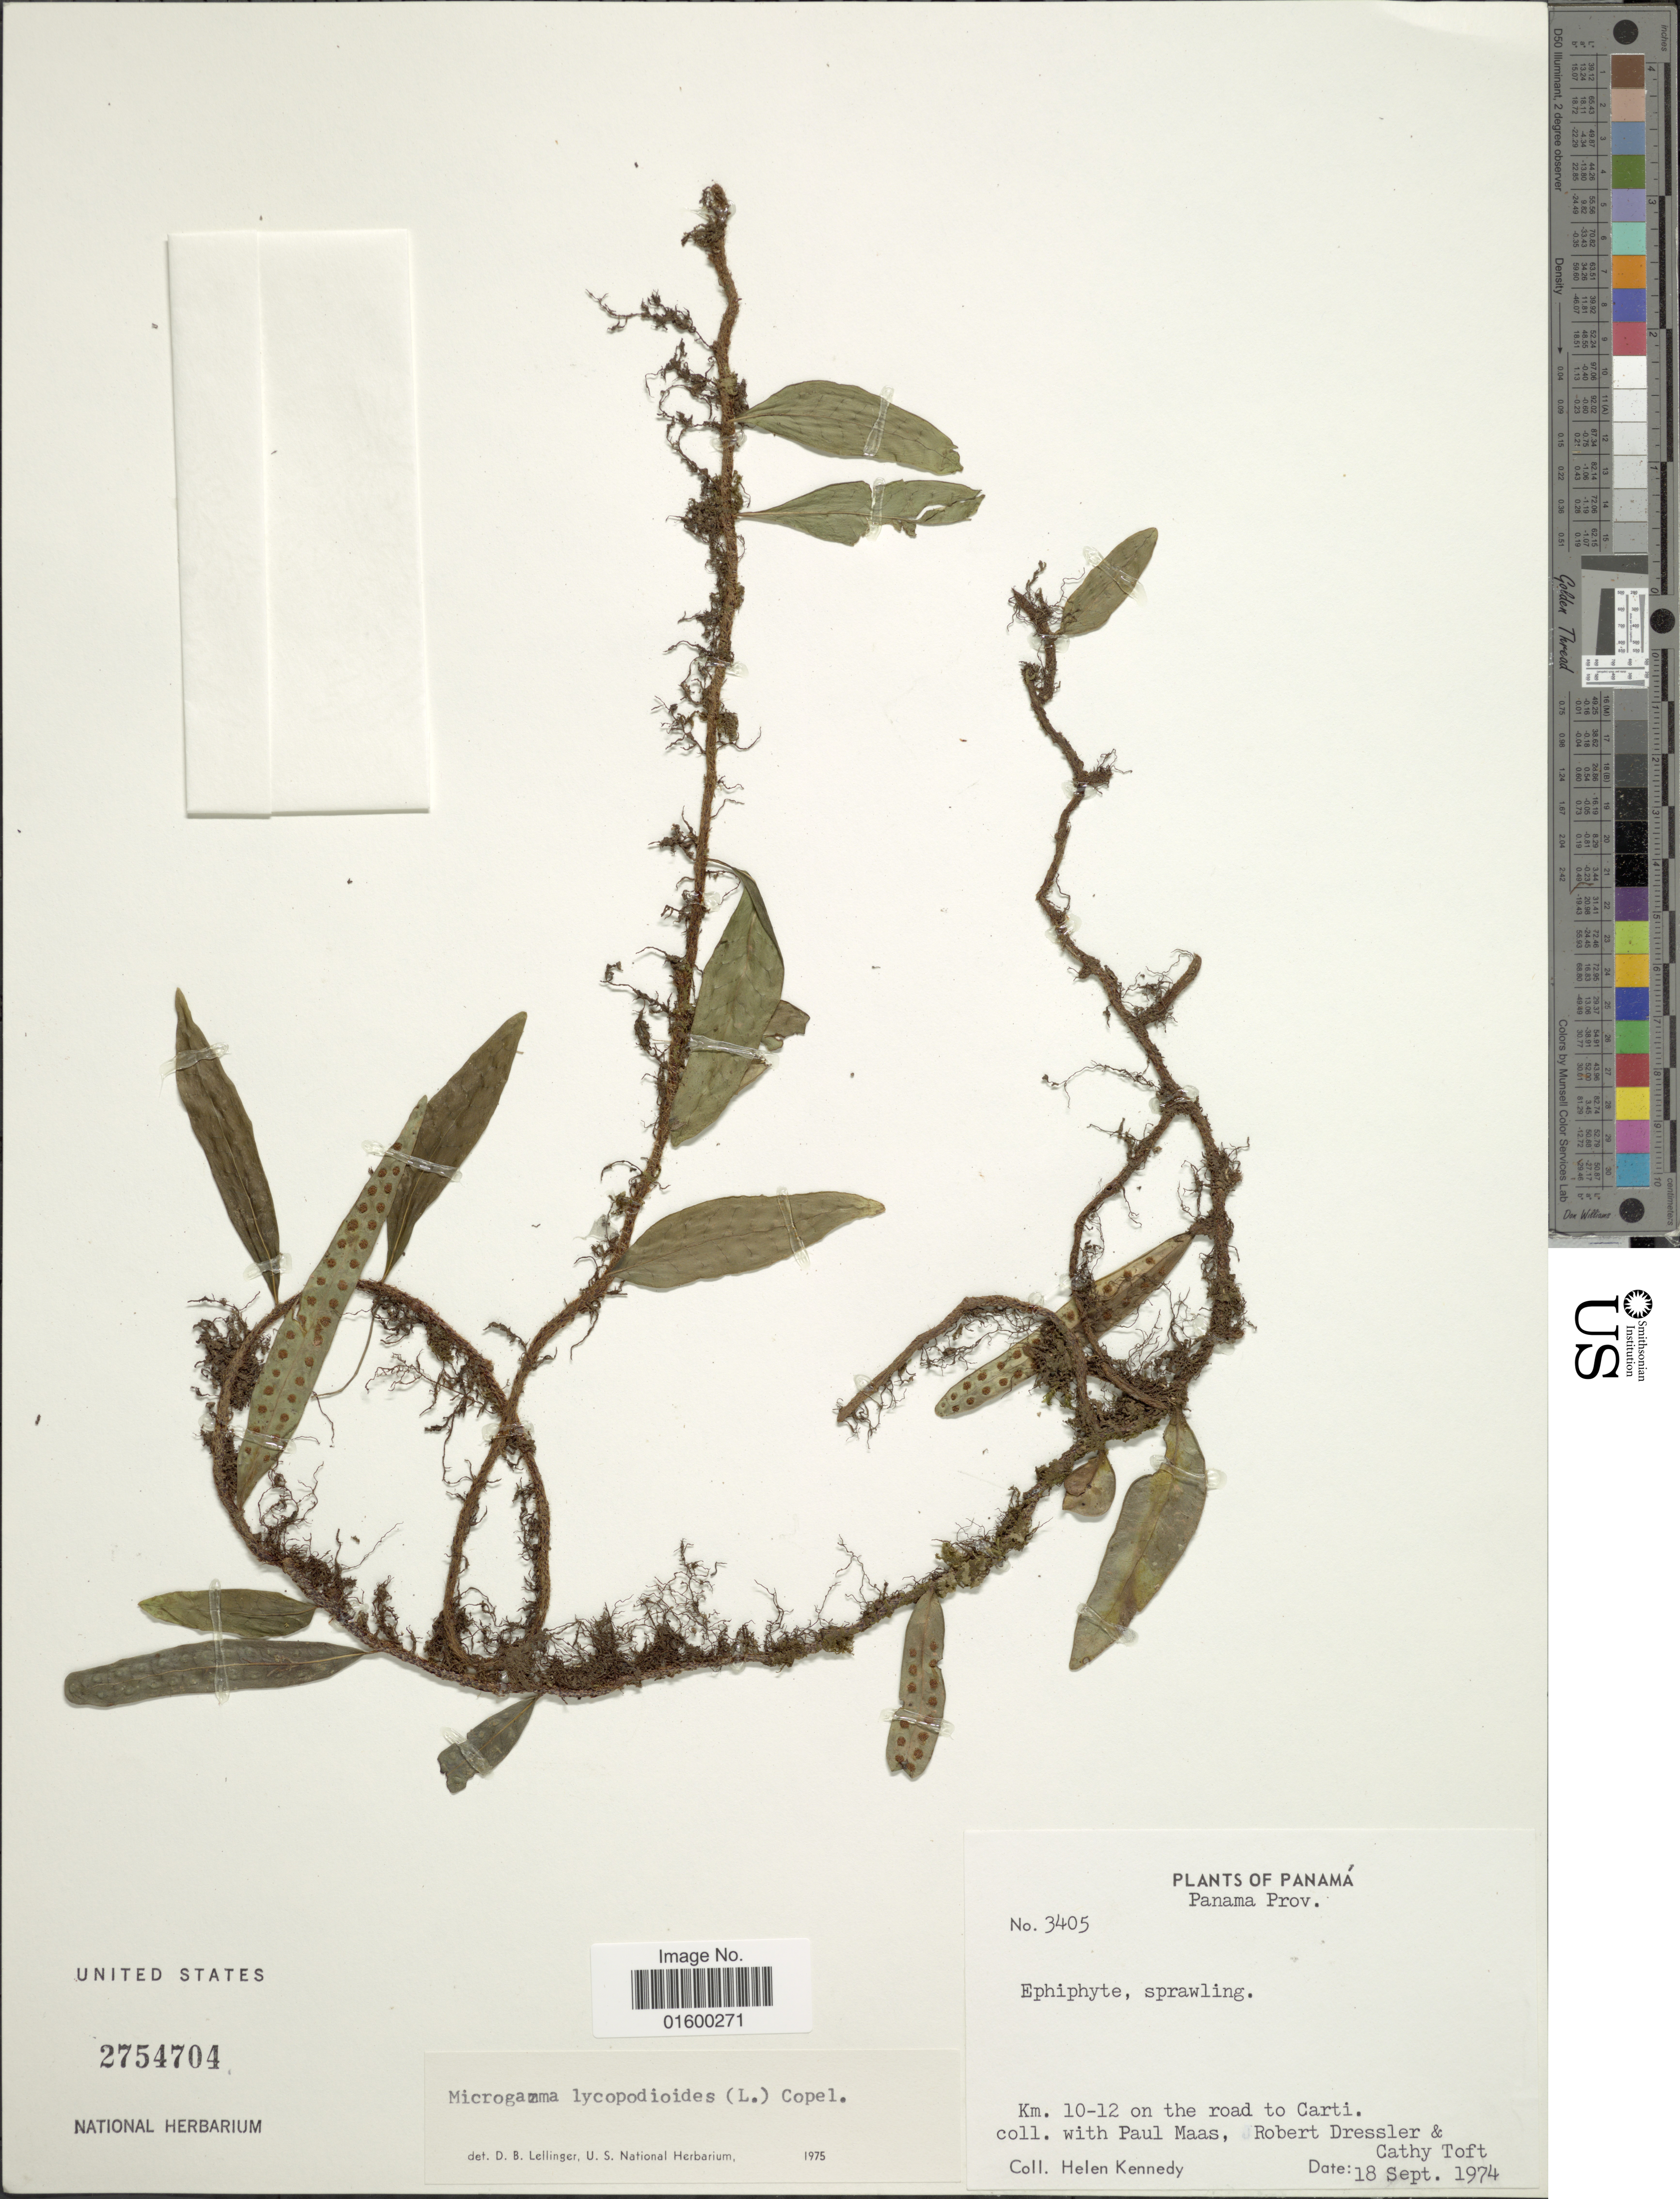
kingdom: Plantae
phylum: Tracheophyta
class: Polypodiopsida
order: Polypodiales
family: Polypodiaceae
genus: Microgramma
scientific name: Microgramma lycopodioides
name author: (L.) Copel.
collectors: H. Kennedy, P. Maas, R. Dressler & C. Toft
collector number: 3405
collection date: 1974-09-18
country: Panama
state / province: Panamá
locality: Panama Prov., Km 10-12 on the road to Carti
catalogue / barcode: US 2754704